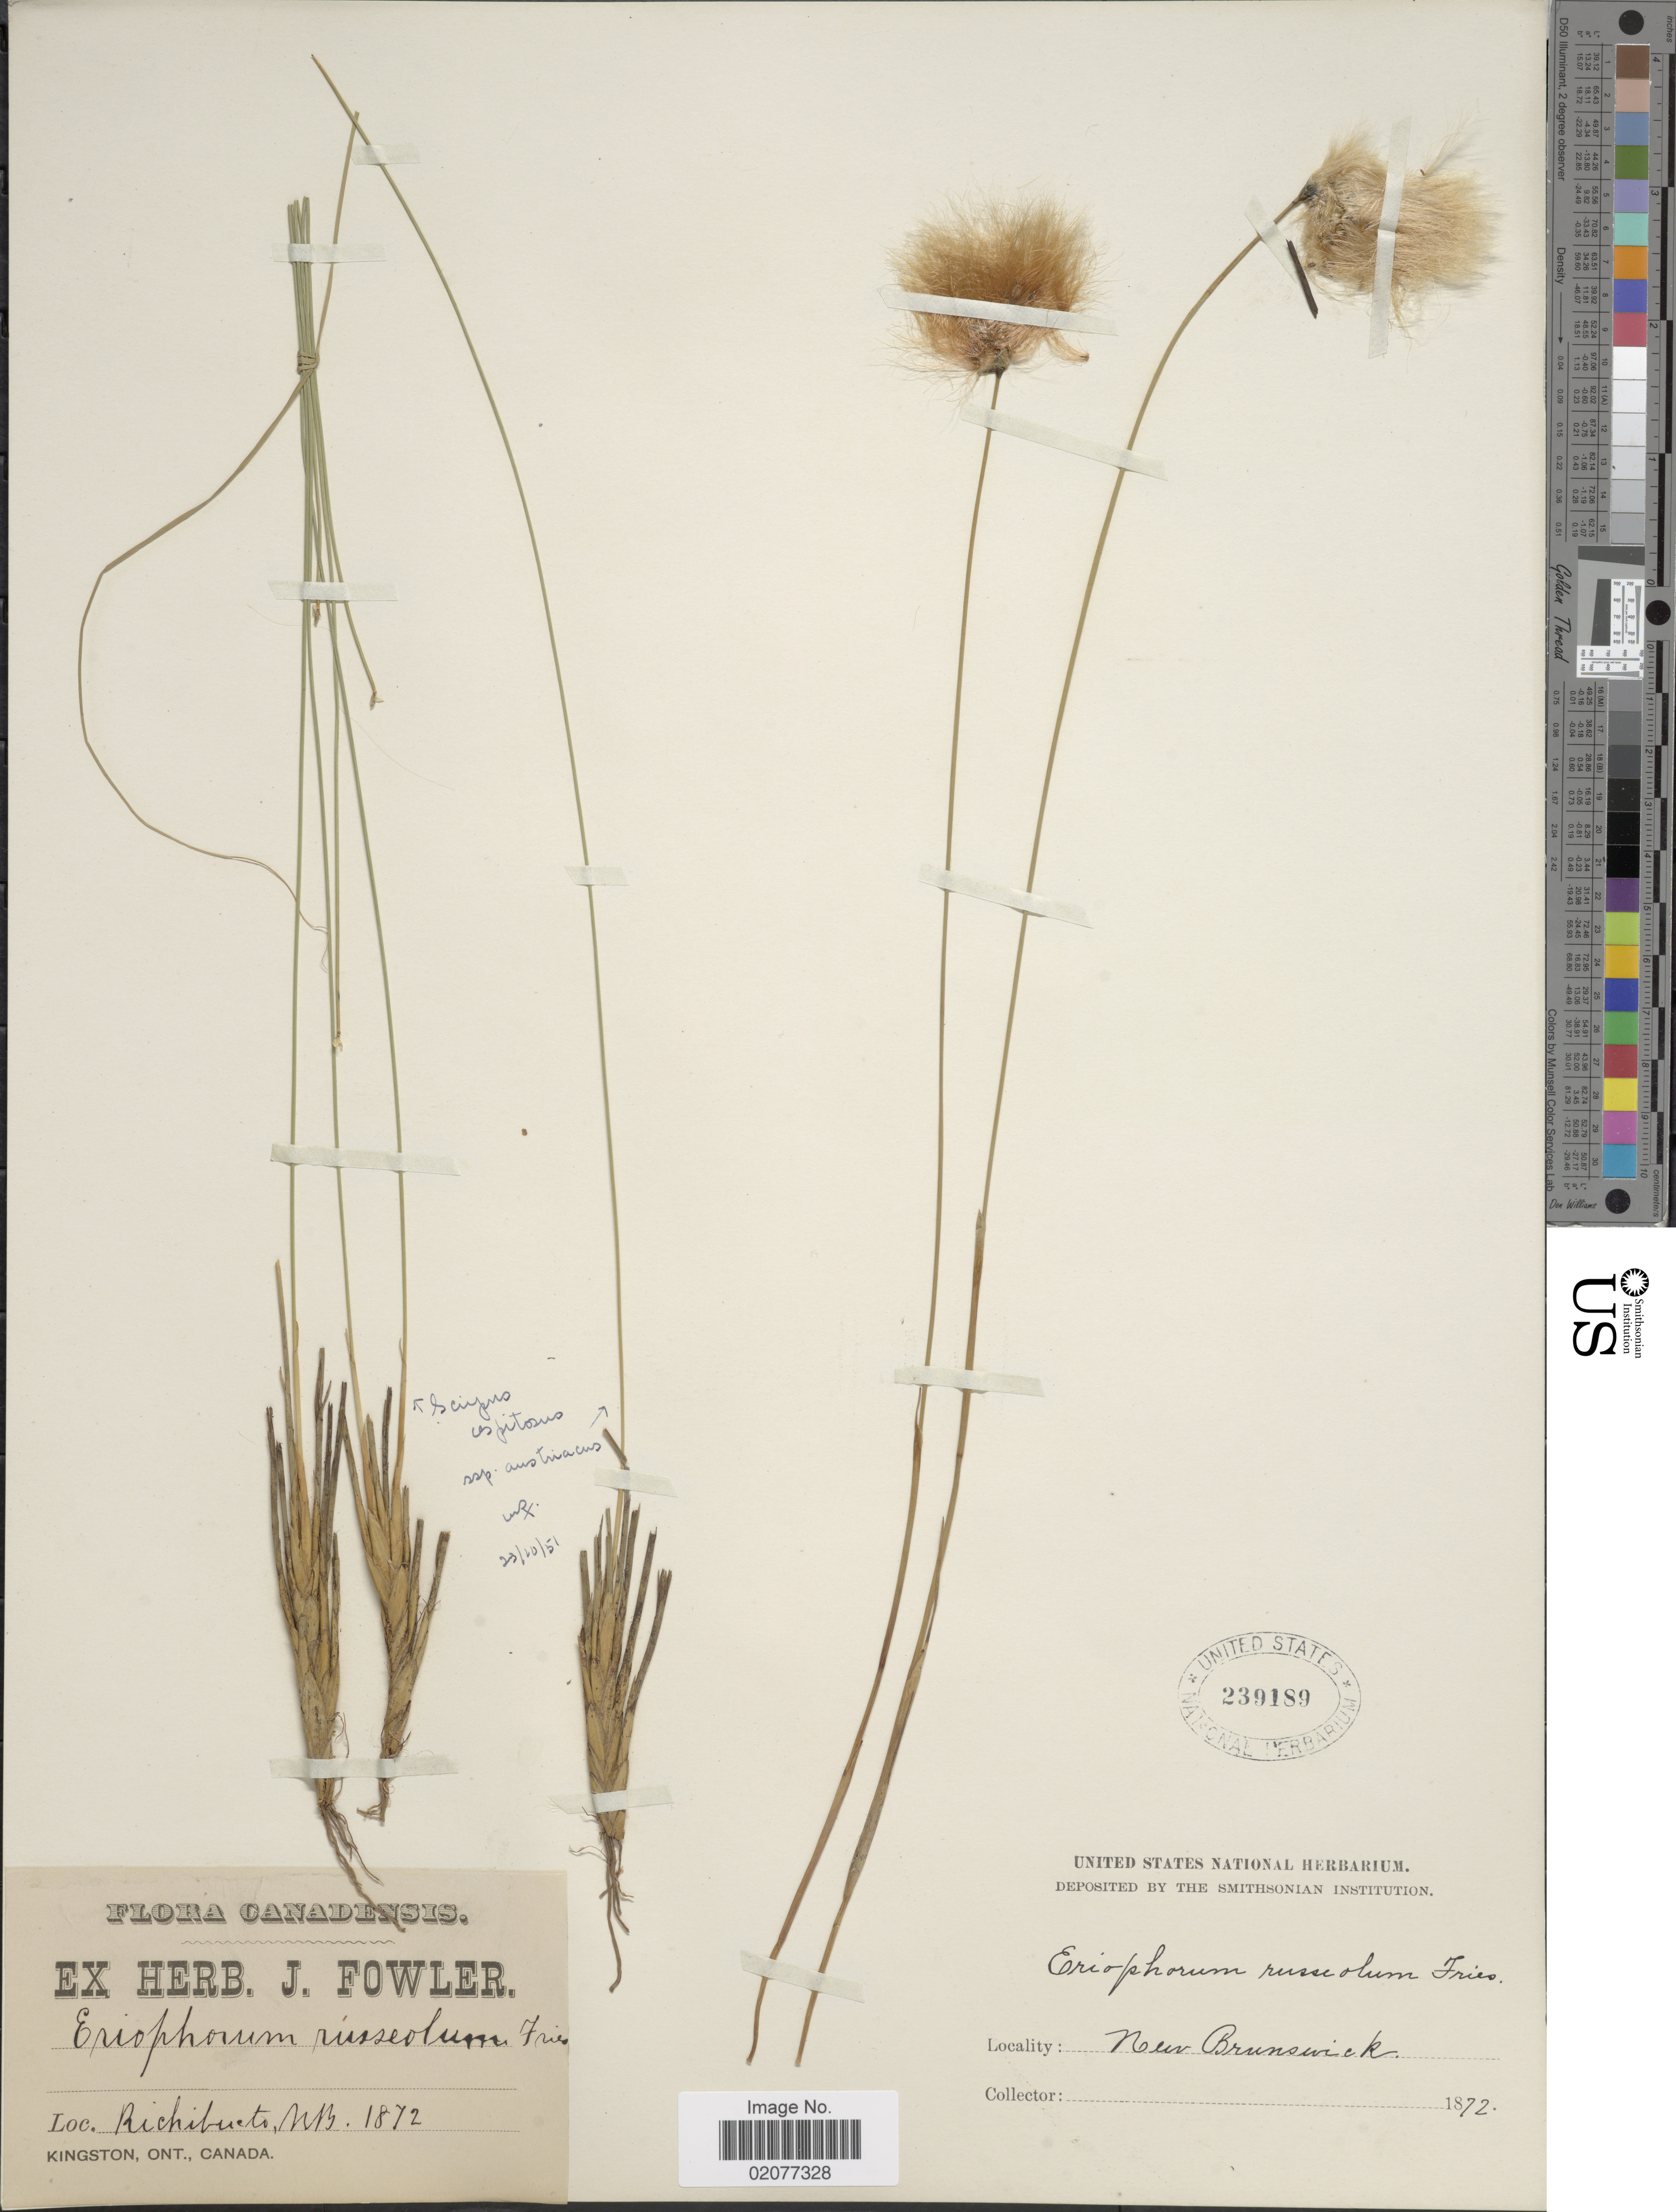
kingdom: Plantae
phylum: Tracheophyta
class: Liliopsida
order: Poales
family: Cyperaceae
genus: Eriophorum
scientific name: Eriophorum chamissonis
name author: C.A. Mey.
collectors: ex herb. J. Fowler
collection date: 1872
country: Canada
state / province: New Brunswick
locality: Richibucto.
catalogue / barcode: US 239189